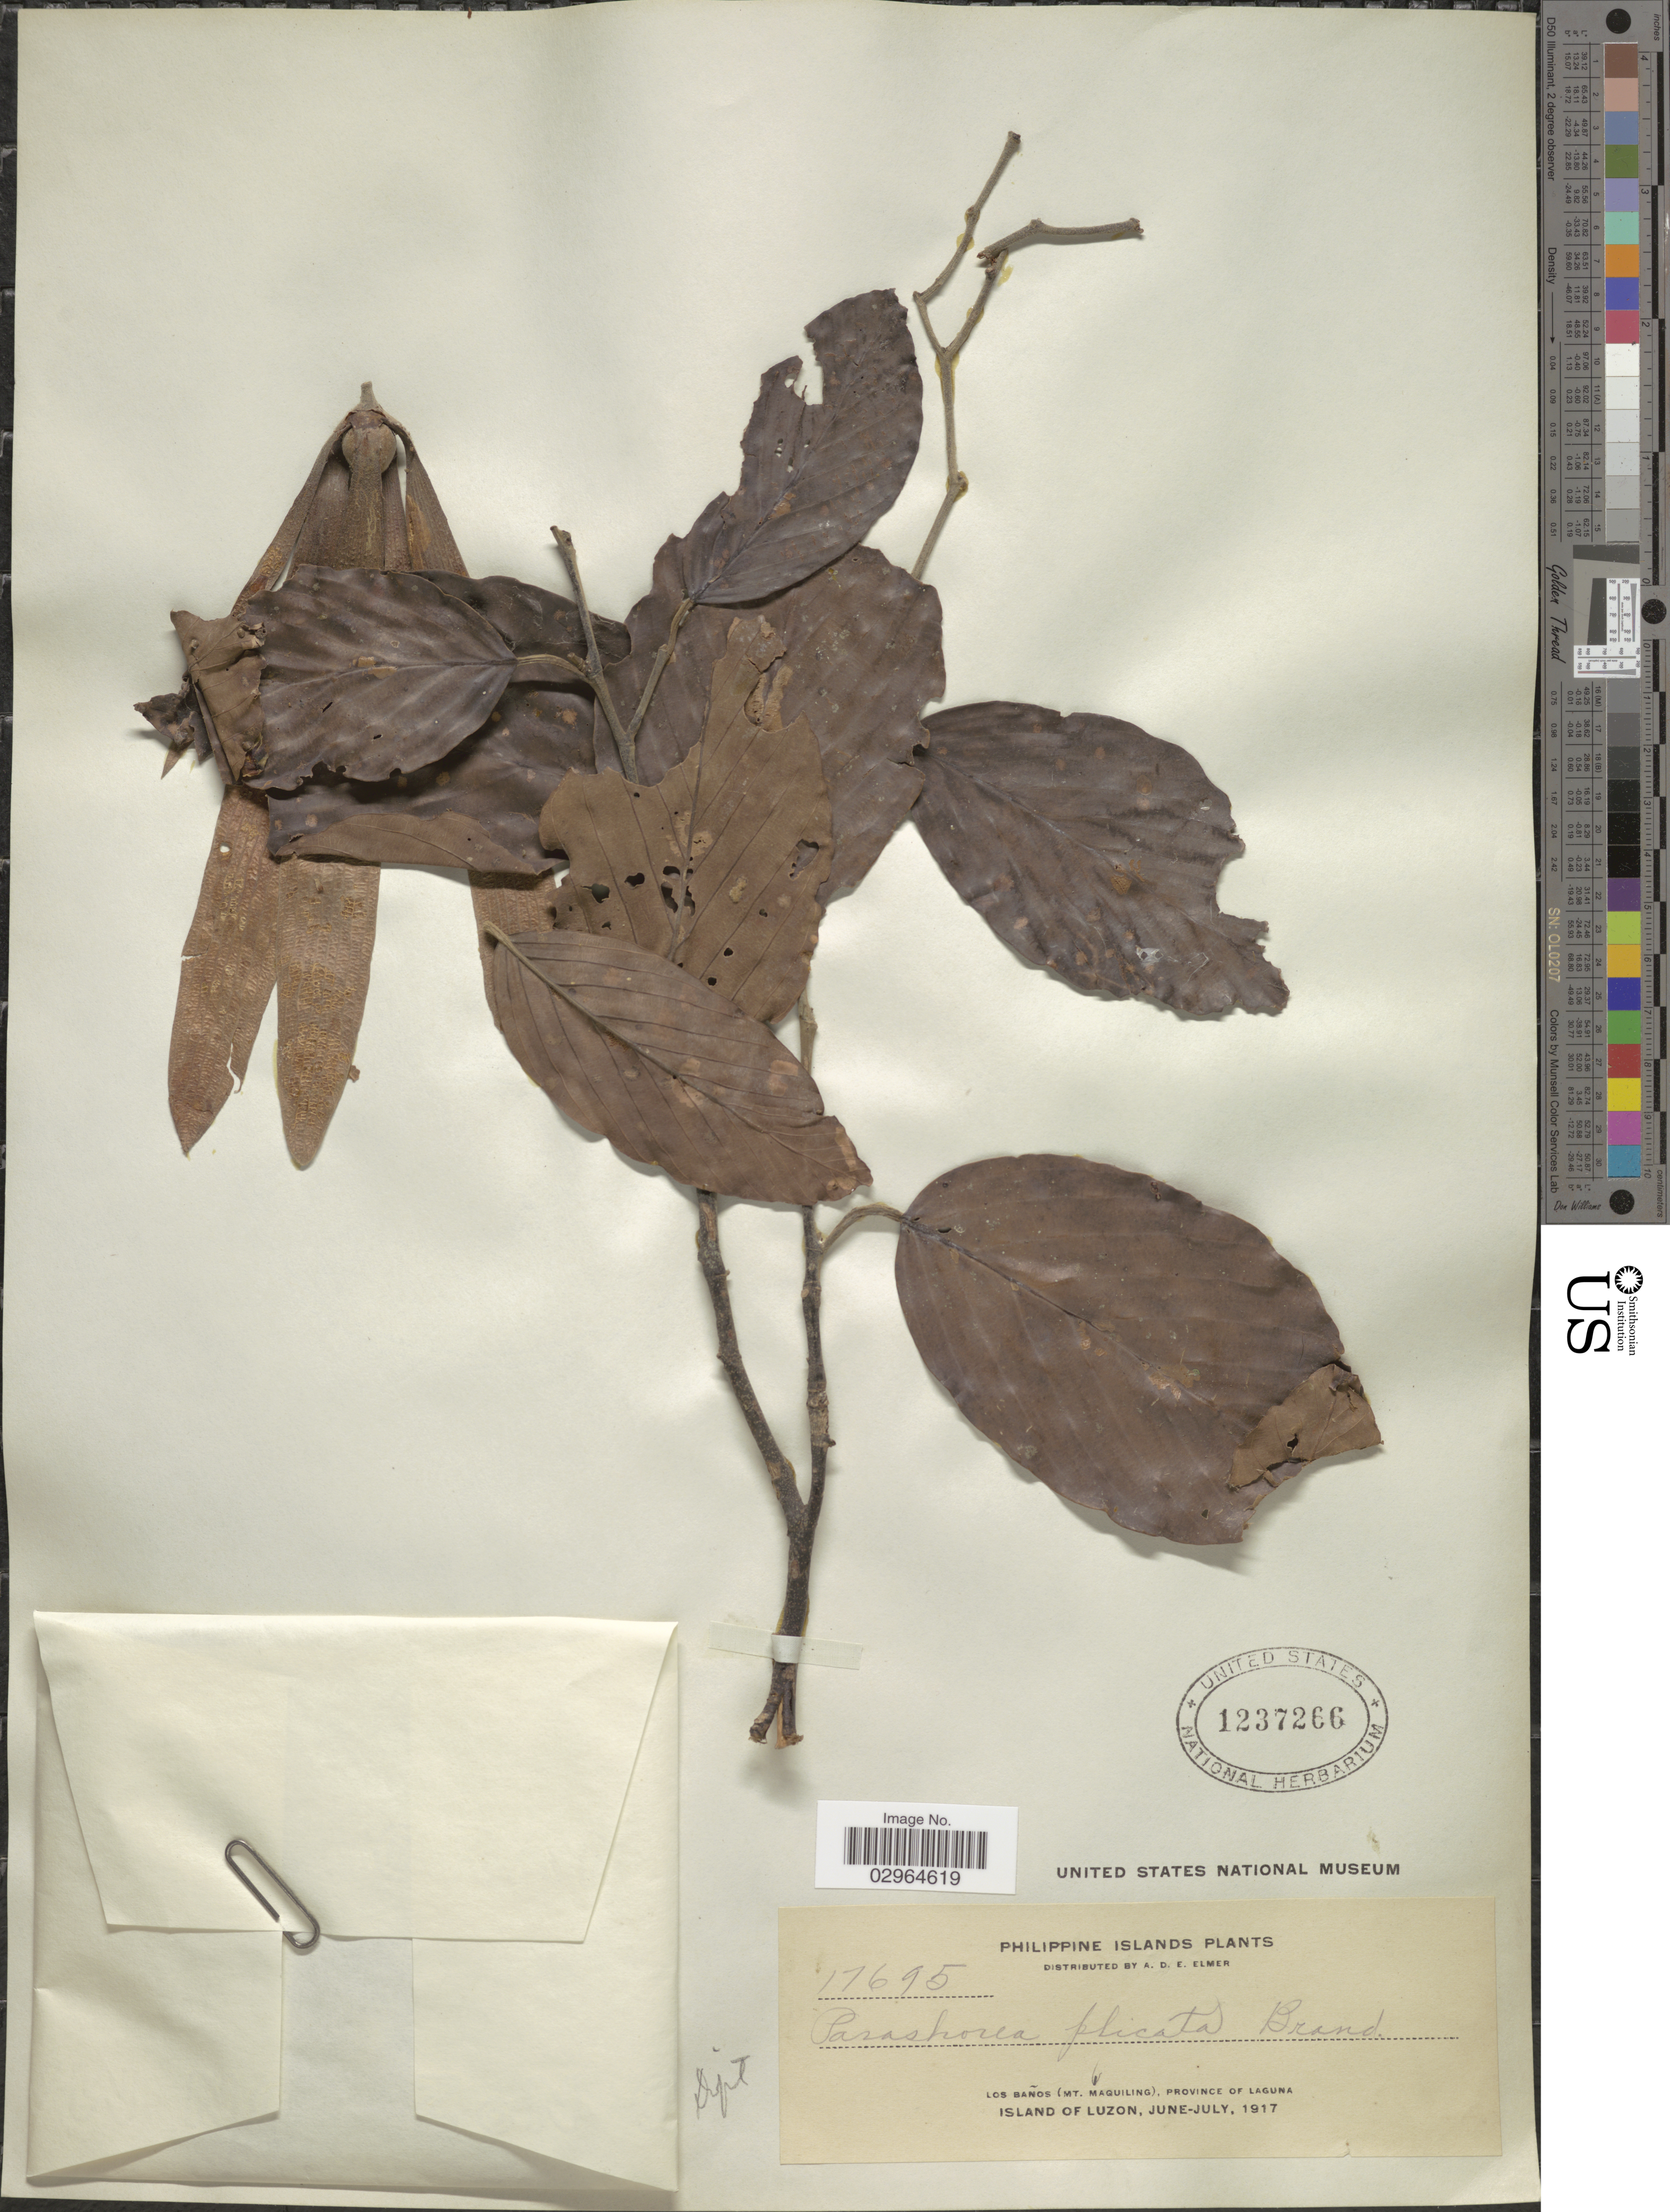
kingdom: Plantae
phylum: Tracheophyta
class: Magnoliopsida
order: Malvales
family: Dipterocarpaceae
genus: Parashorea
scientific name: Parashorea plicata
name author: Brandis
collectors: A. D. E. Elmer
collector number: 17695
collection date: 1917-06/1917-07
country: Philippines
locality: Los Baños (Mt. Maquiling), province of Laguna. Island of Luzon.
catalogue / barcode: US 1237266